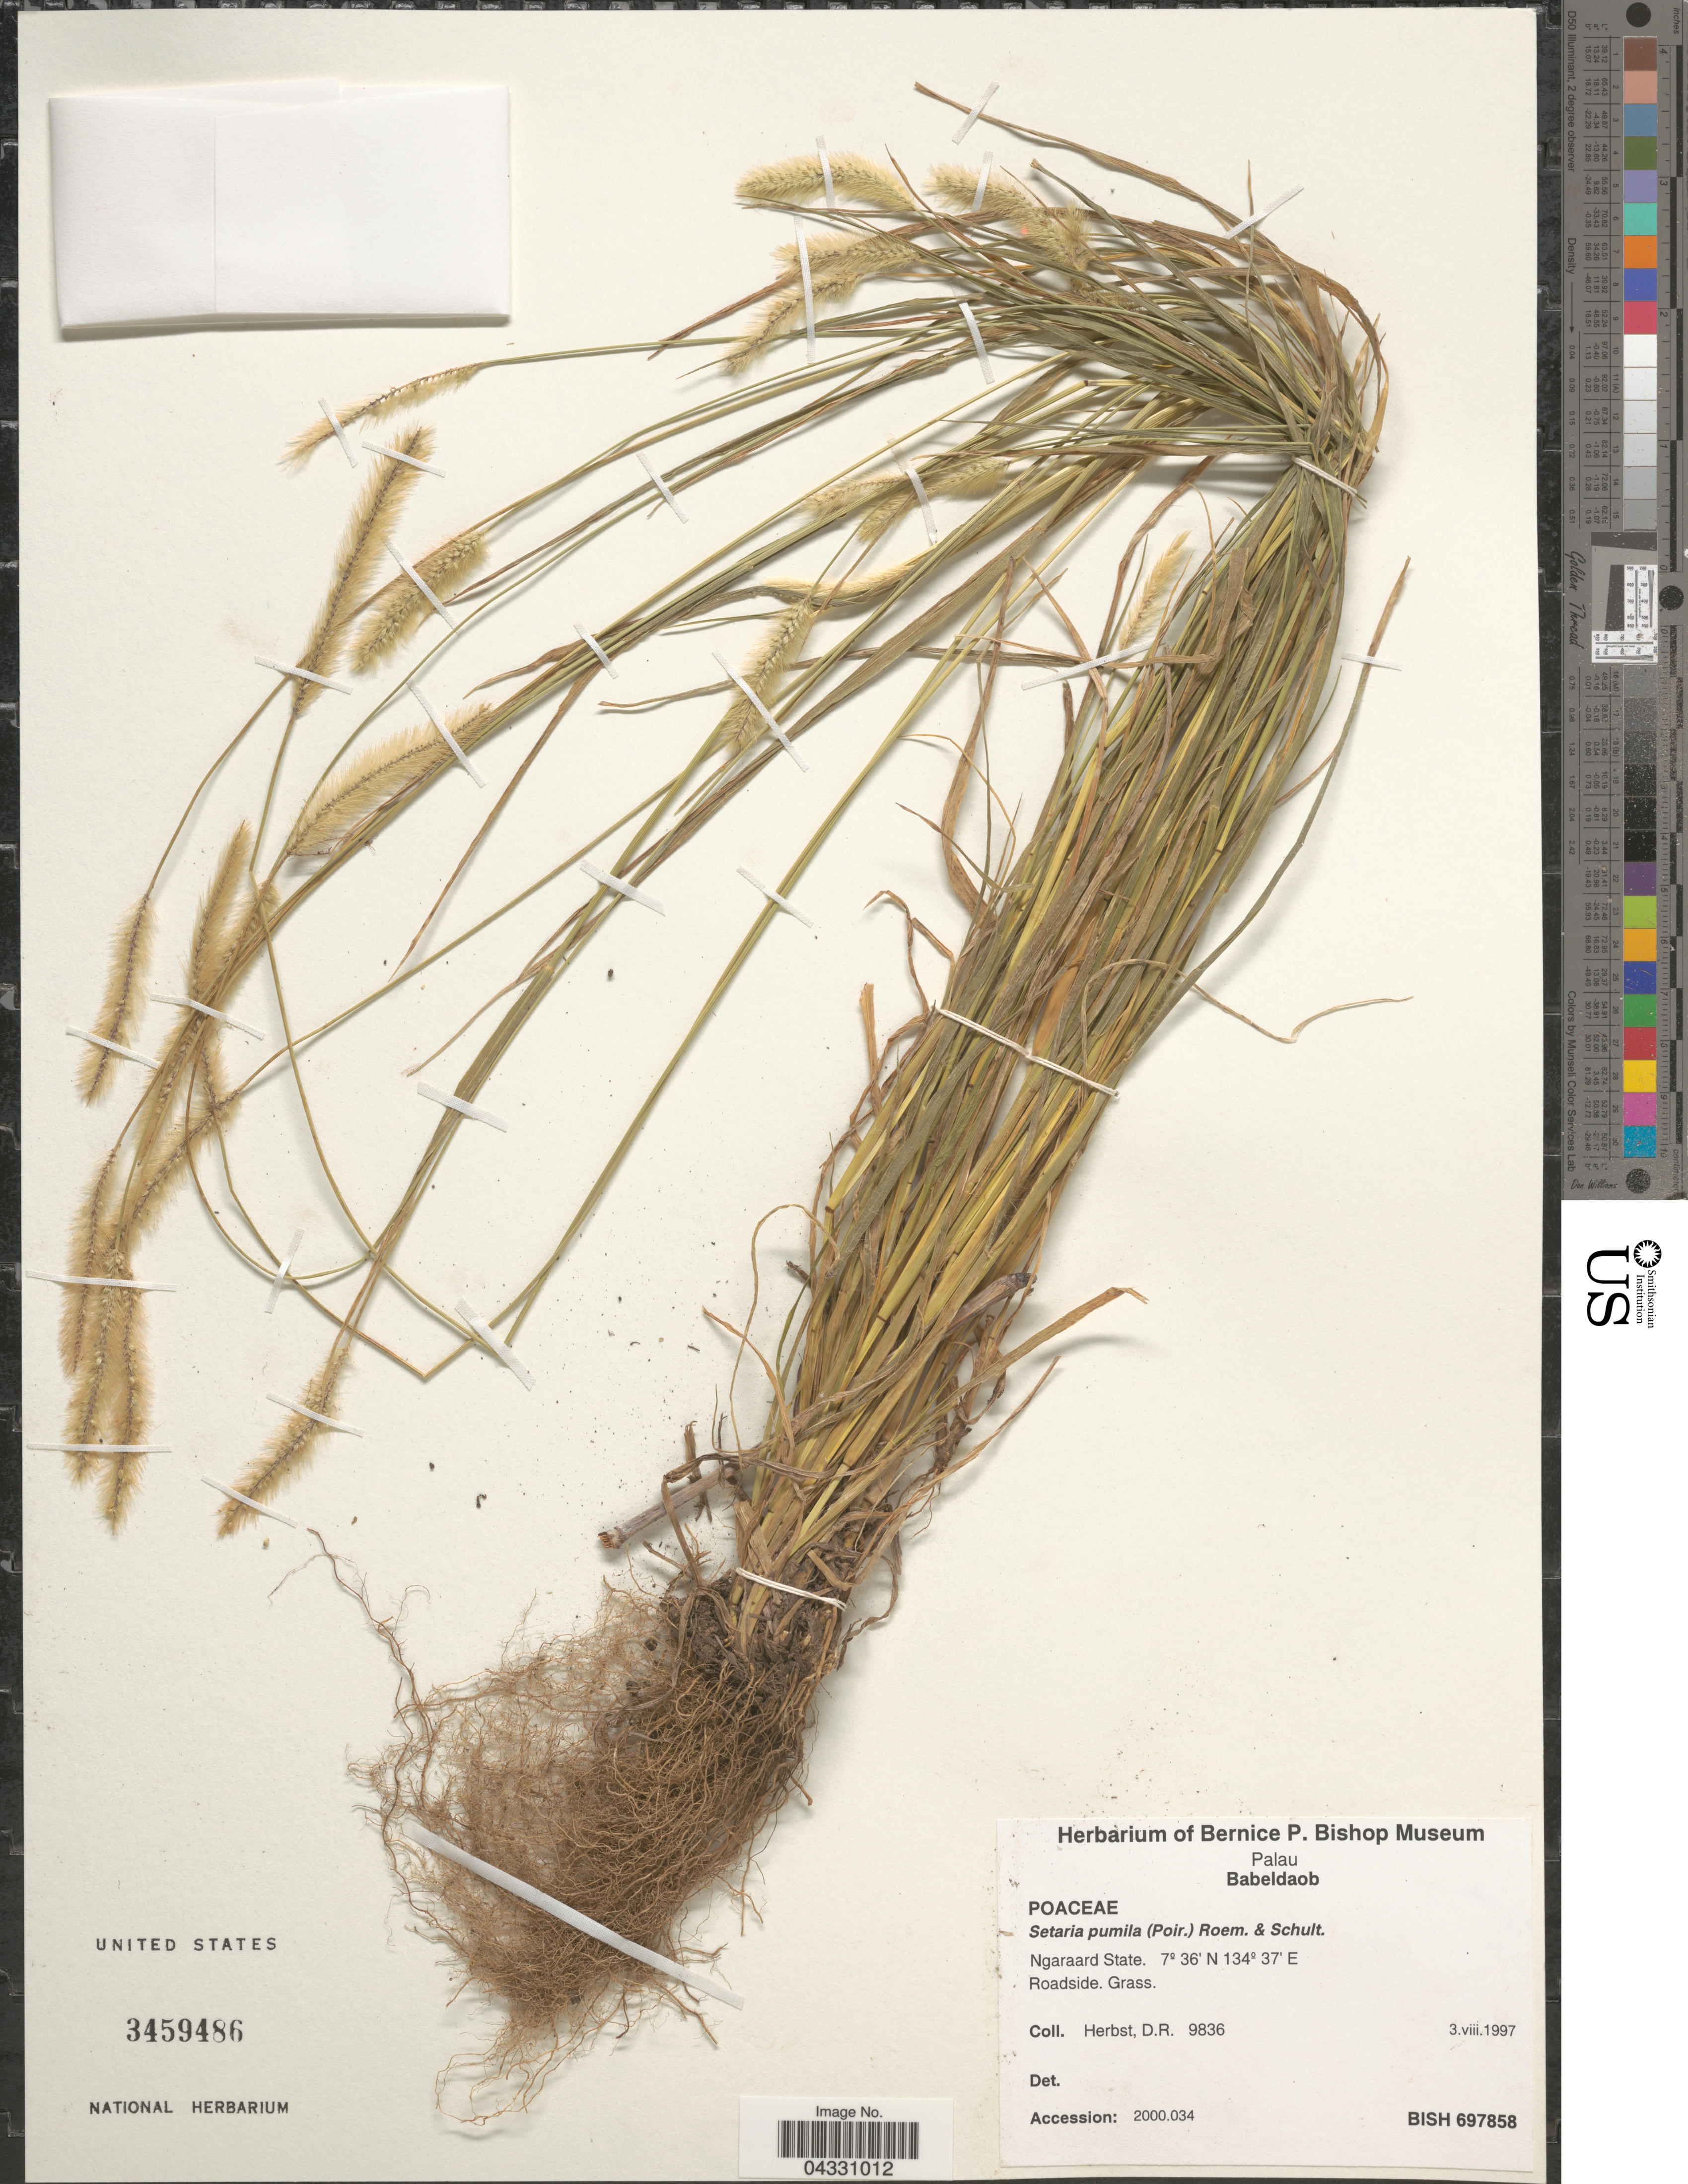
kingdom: Plantae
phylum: Tracheophyta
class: Liliopsida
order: Poales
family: Poaceae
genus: Setaria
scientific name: Setaria pumila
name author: (Poir.) Roem. & Schult.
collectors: D. R. Herbst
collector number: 9836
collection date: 1997-08-03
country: Palau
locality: Palau. Babeldaob. Ngaraard State.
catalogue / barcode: US 3459486